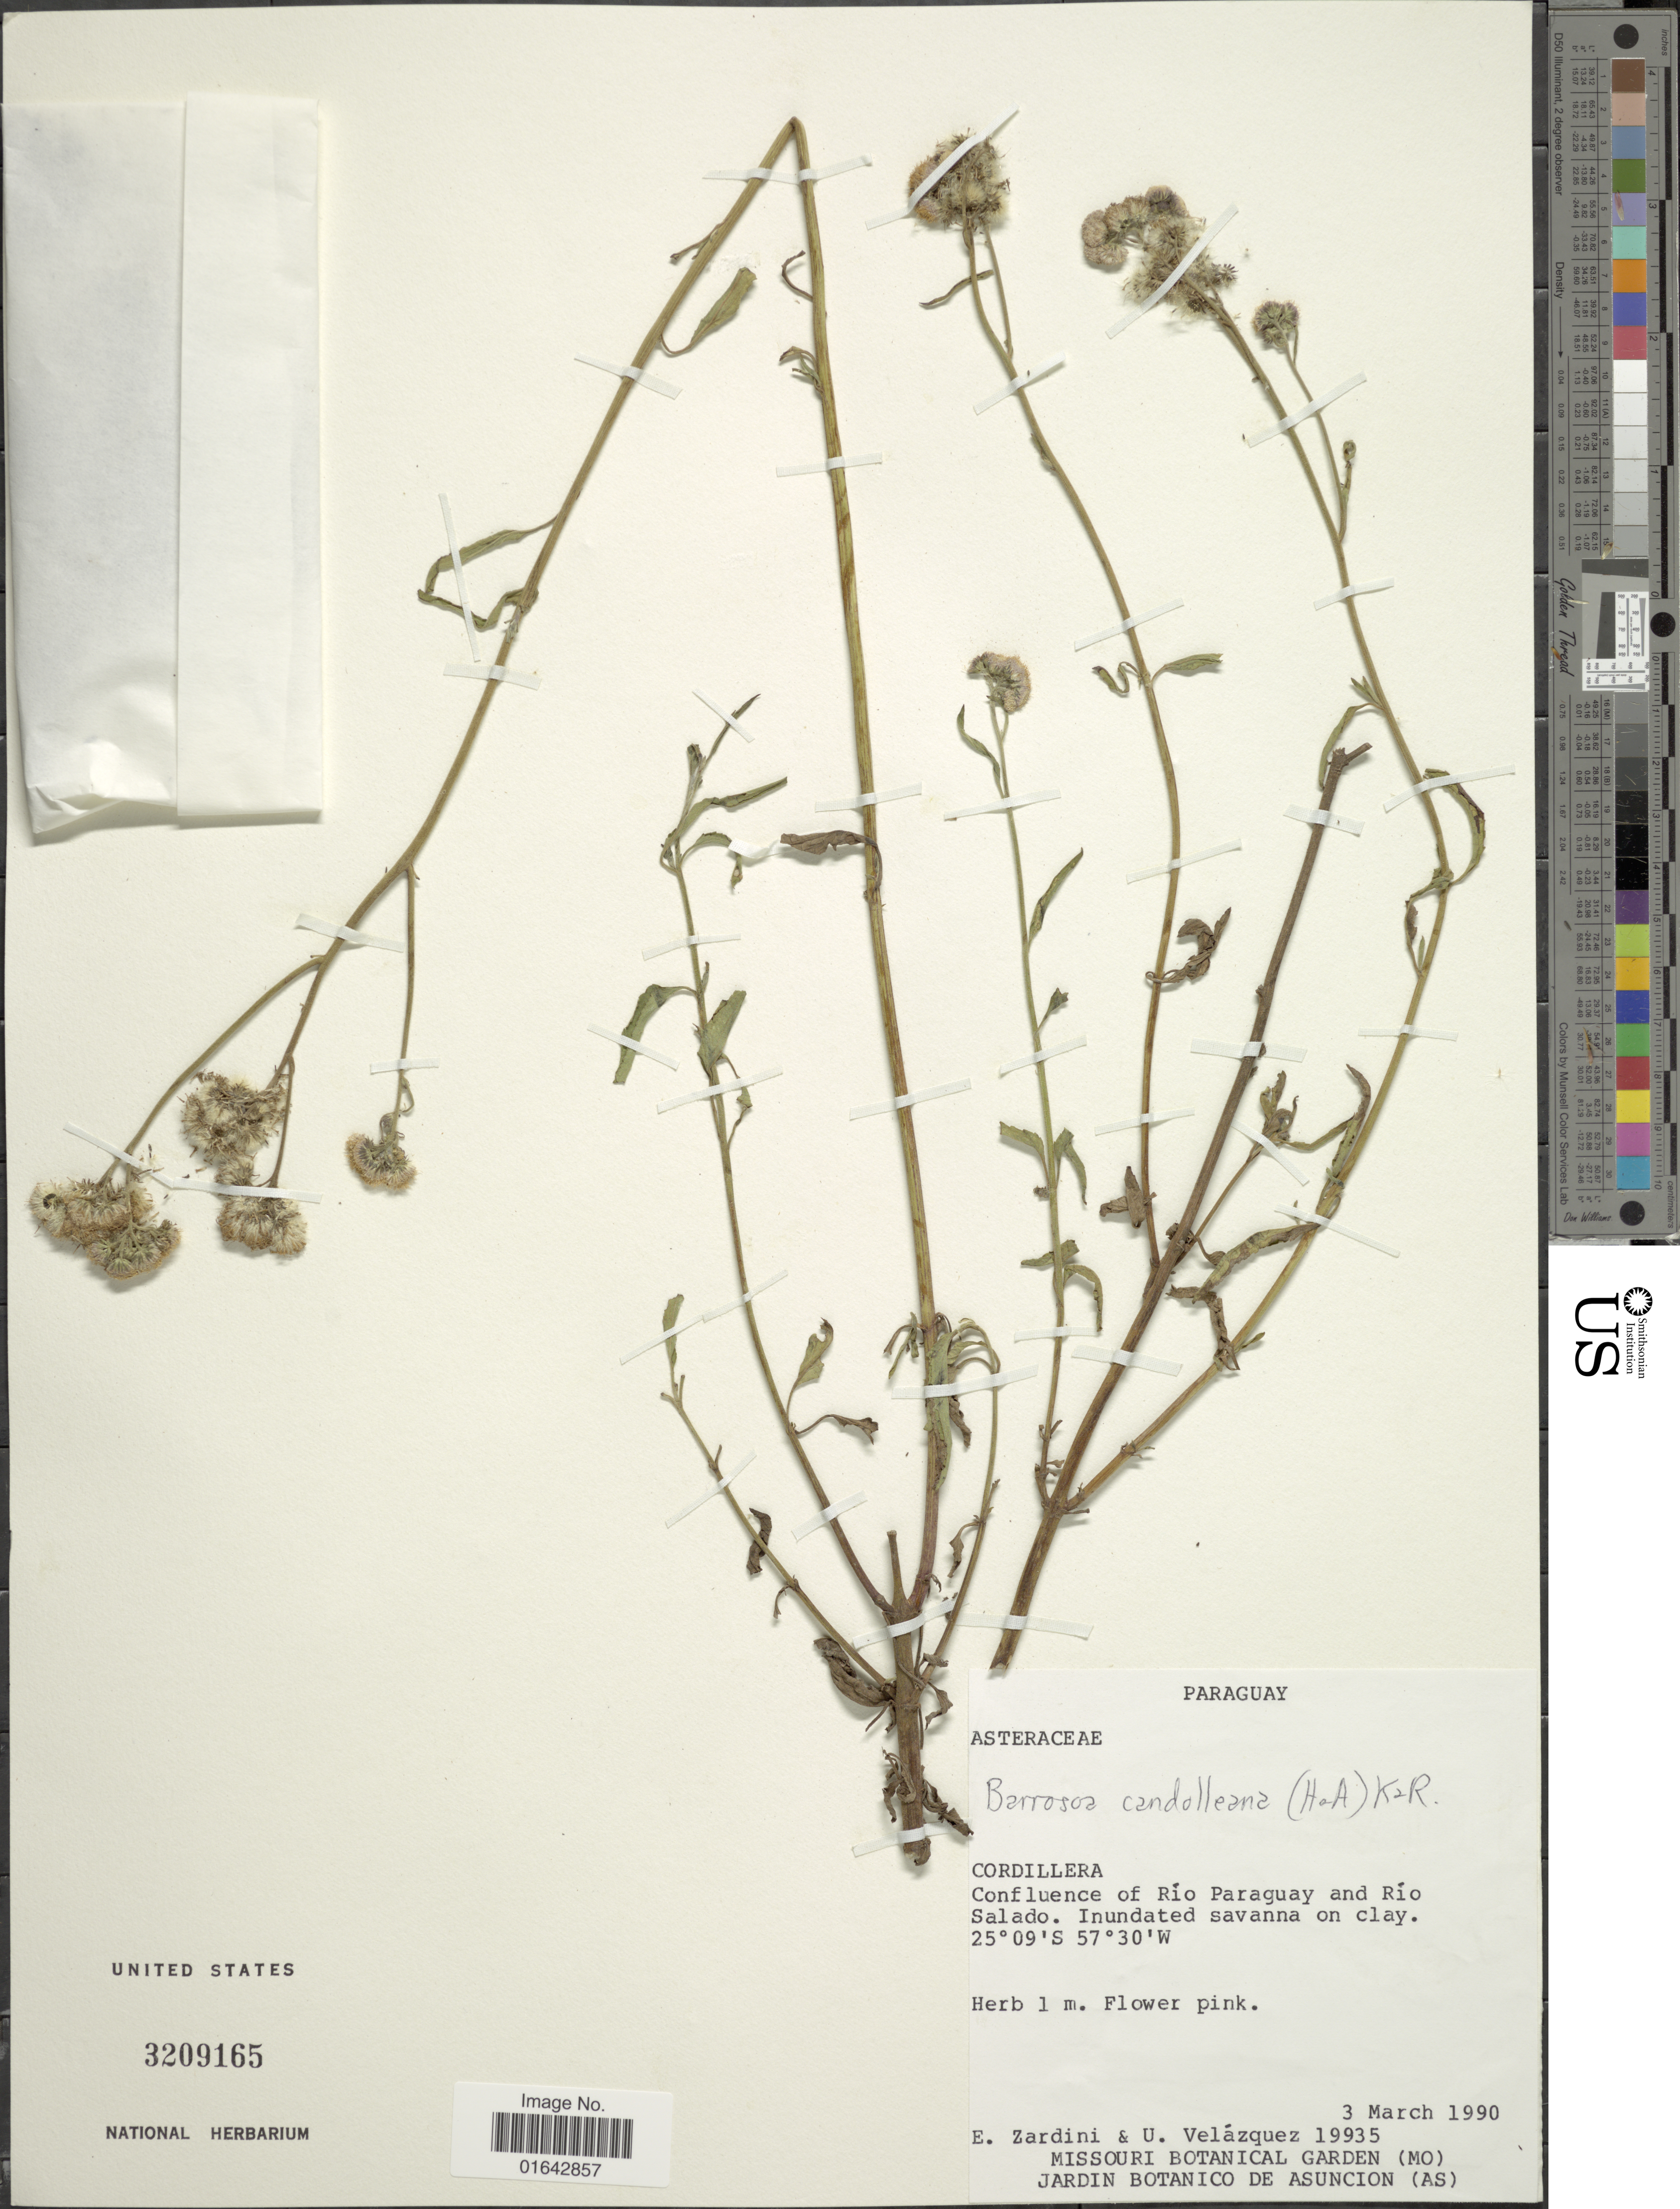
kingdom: Plantae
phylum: Tracheophyta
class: Magnoliopsida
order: Asterales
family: Asteraceae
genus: Barrosoa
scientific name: Barrosoa candolleana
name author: (Hook. & Arn.) R.M. King & H. Rob.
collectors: E. M. Zardini & U. Velázquez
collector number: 19935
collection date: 1990-03-03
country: Paraguay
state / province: Cordillera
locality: Cordillera, Confluence of Rio Paraguay and Rio Salado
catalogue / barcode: US 3209165